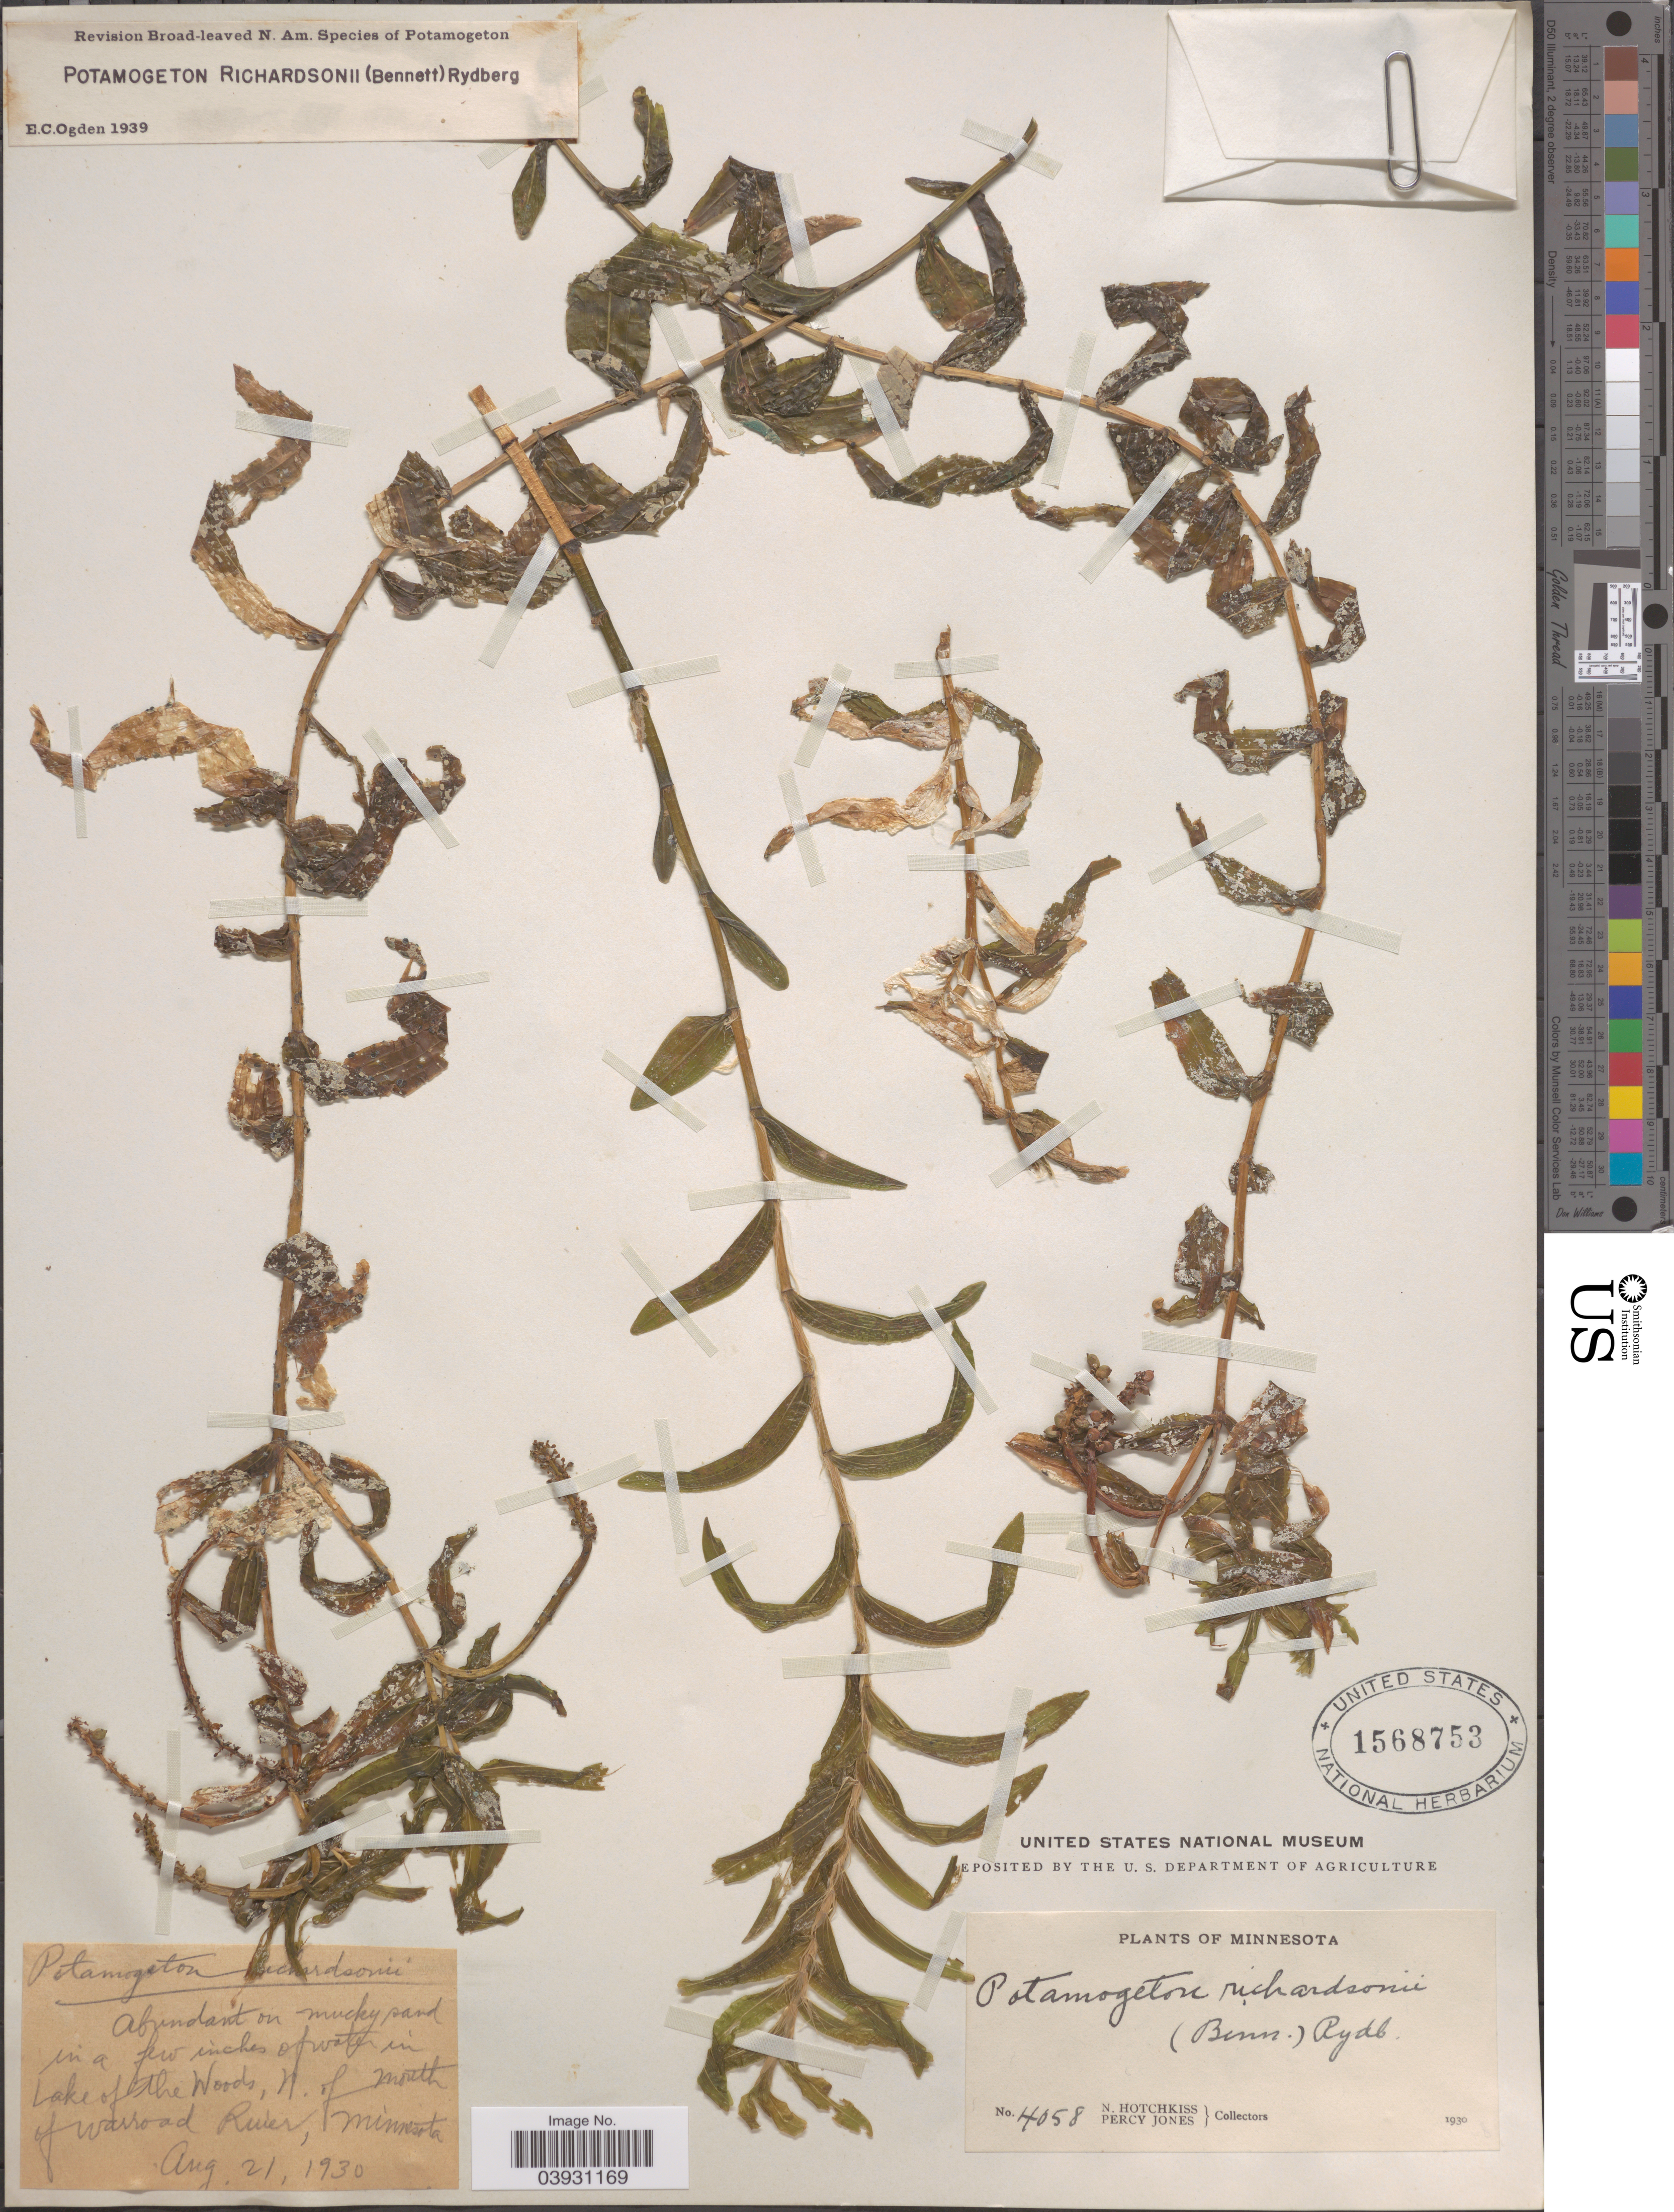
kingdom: Plantae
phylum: Tracheophyta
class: Liliopsida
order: Alismatales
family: Potamogetonaceae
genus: Potamogeton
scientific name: Potamogeton richardsonii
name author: (A.W. Benn.) Rydb.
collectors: N. Hotchkiss & P. Jones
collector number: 4058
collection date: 1930-08-21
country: United States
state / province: Minnesota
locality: In Lake of the Woods, N. of mouth of Warroad River.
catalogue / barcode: US 1568753